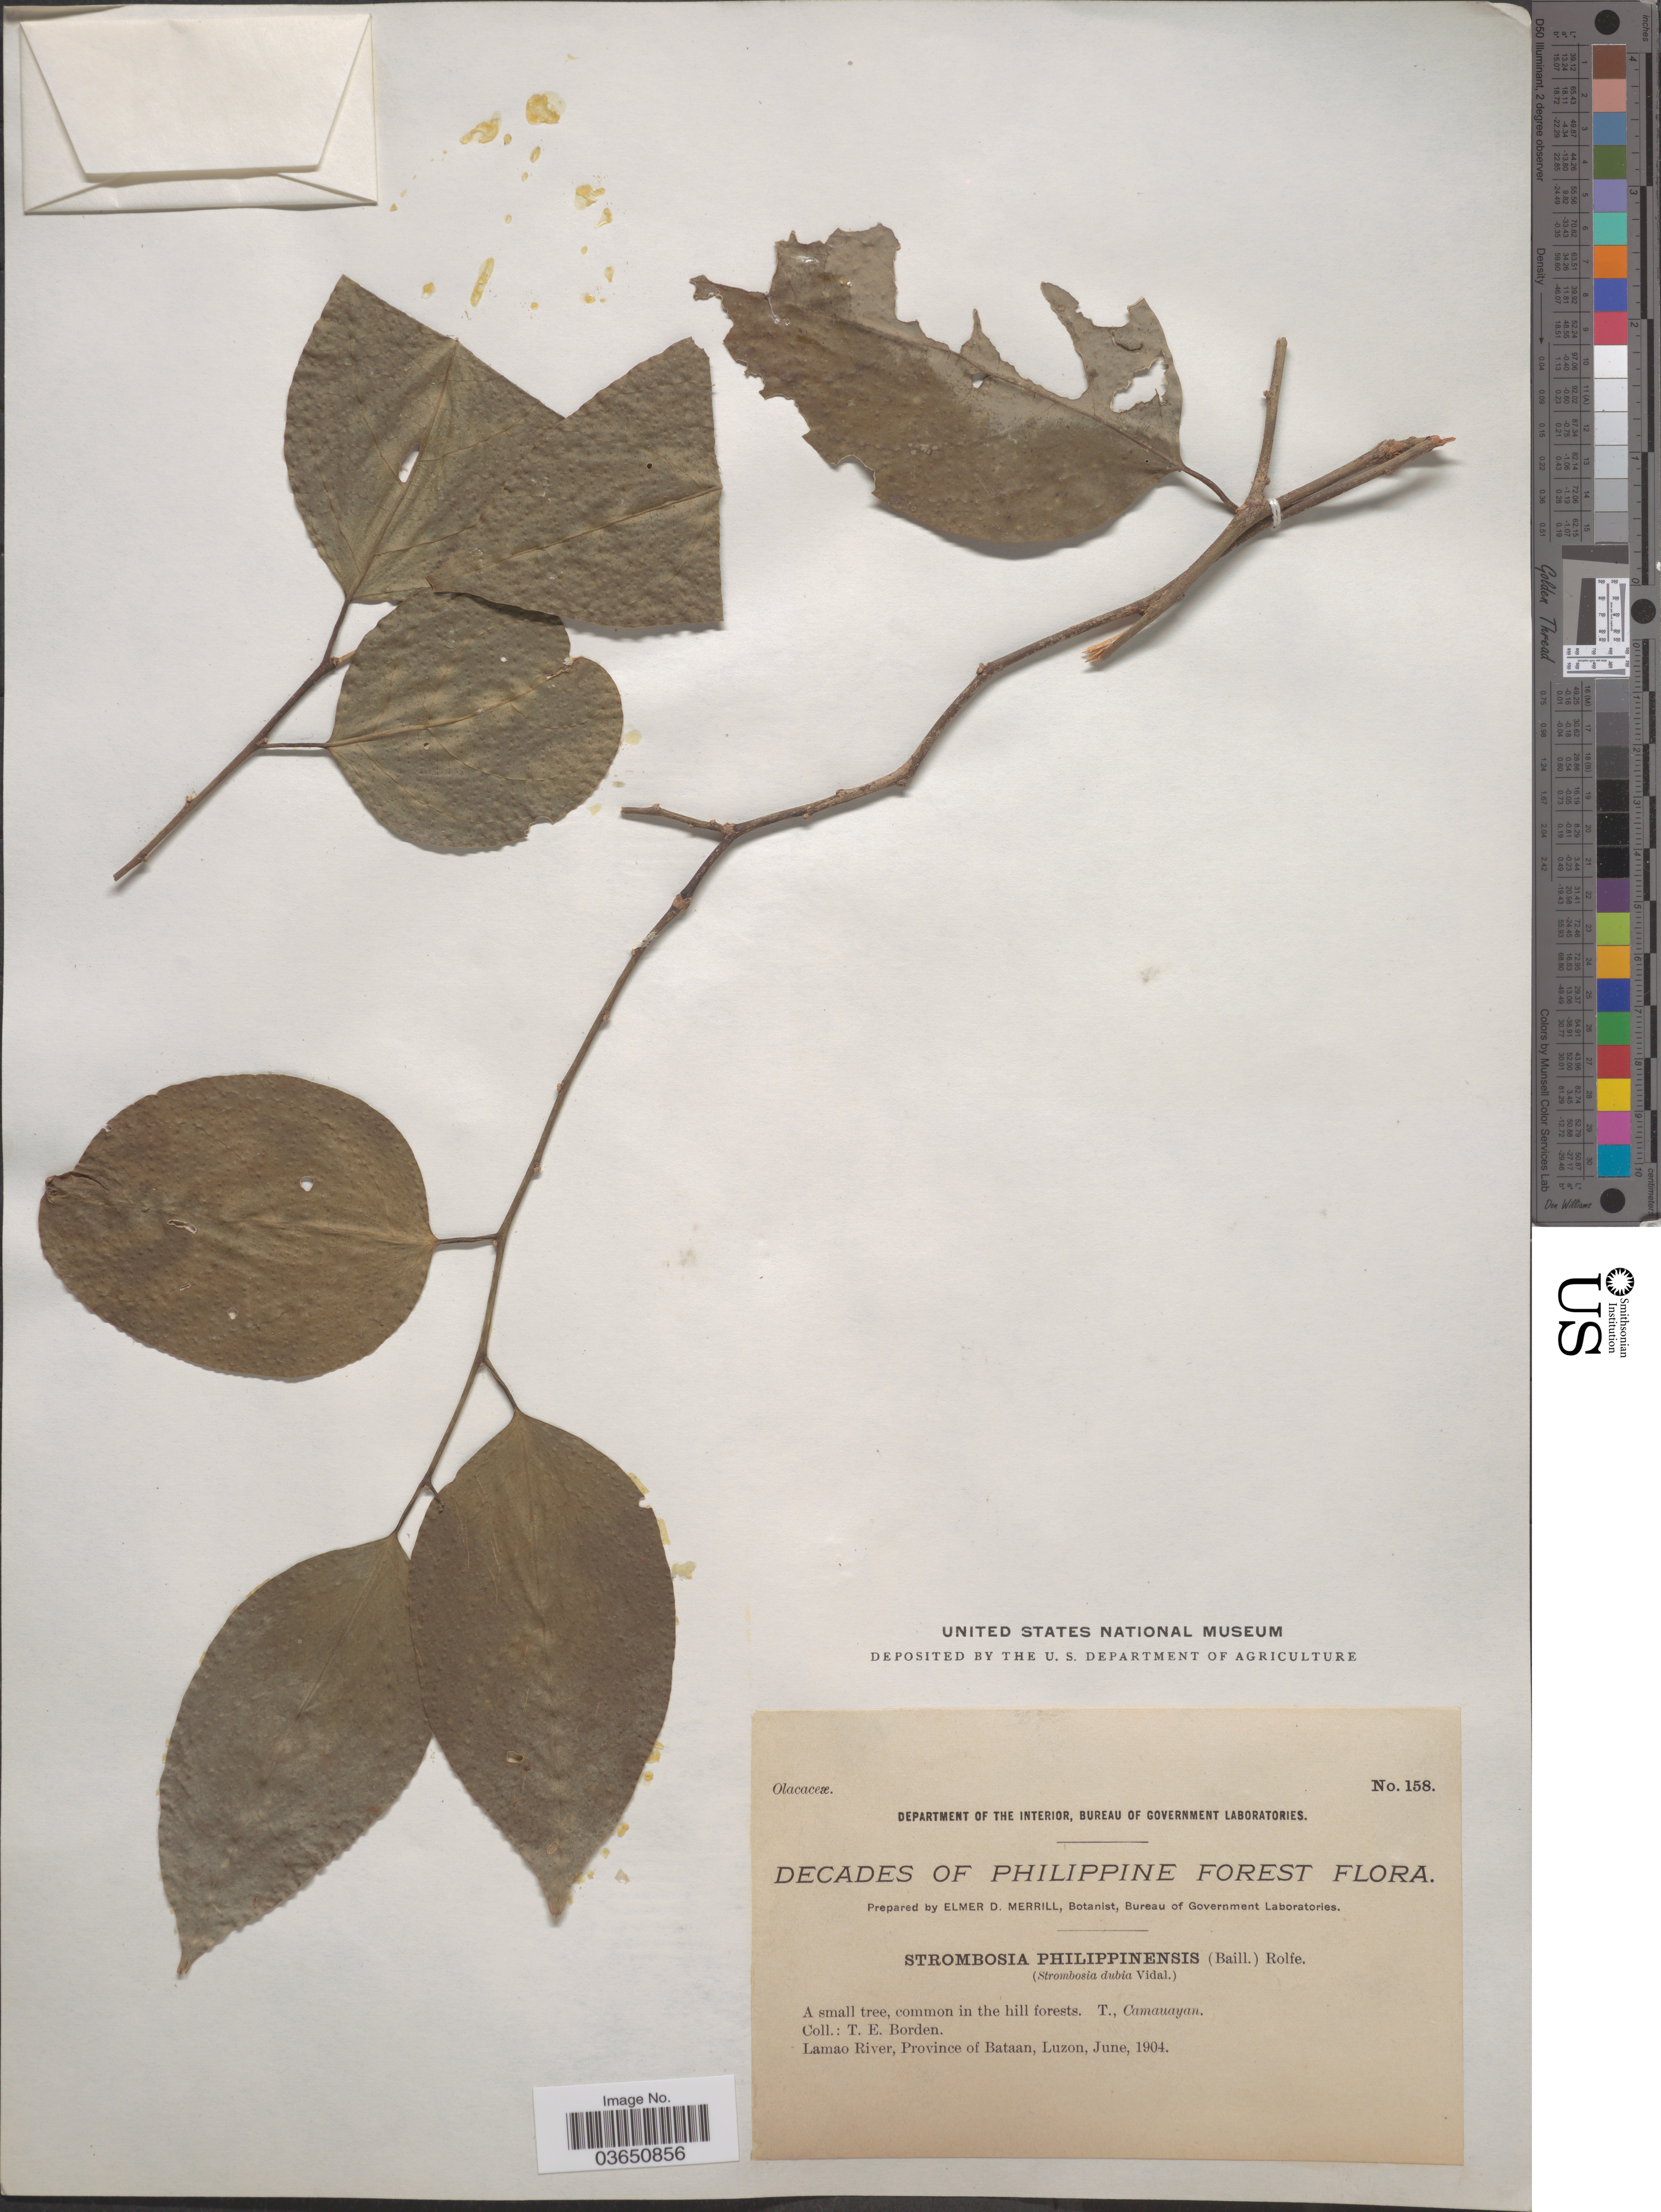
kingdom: Plantae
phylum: Tracheophyta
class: Magnoliopsida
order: Santalales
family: Strombosiaceae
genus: Strombosia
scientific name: Strombosia philippinensis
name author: (Baill.) Rolfe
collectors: T. E. Borden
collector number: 158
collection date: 1904-06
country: Philippines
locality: Lamao River, Province of Bataan, Luzon.